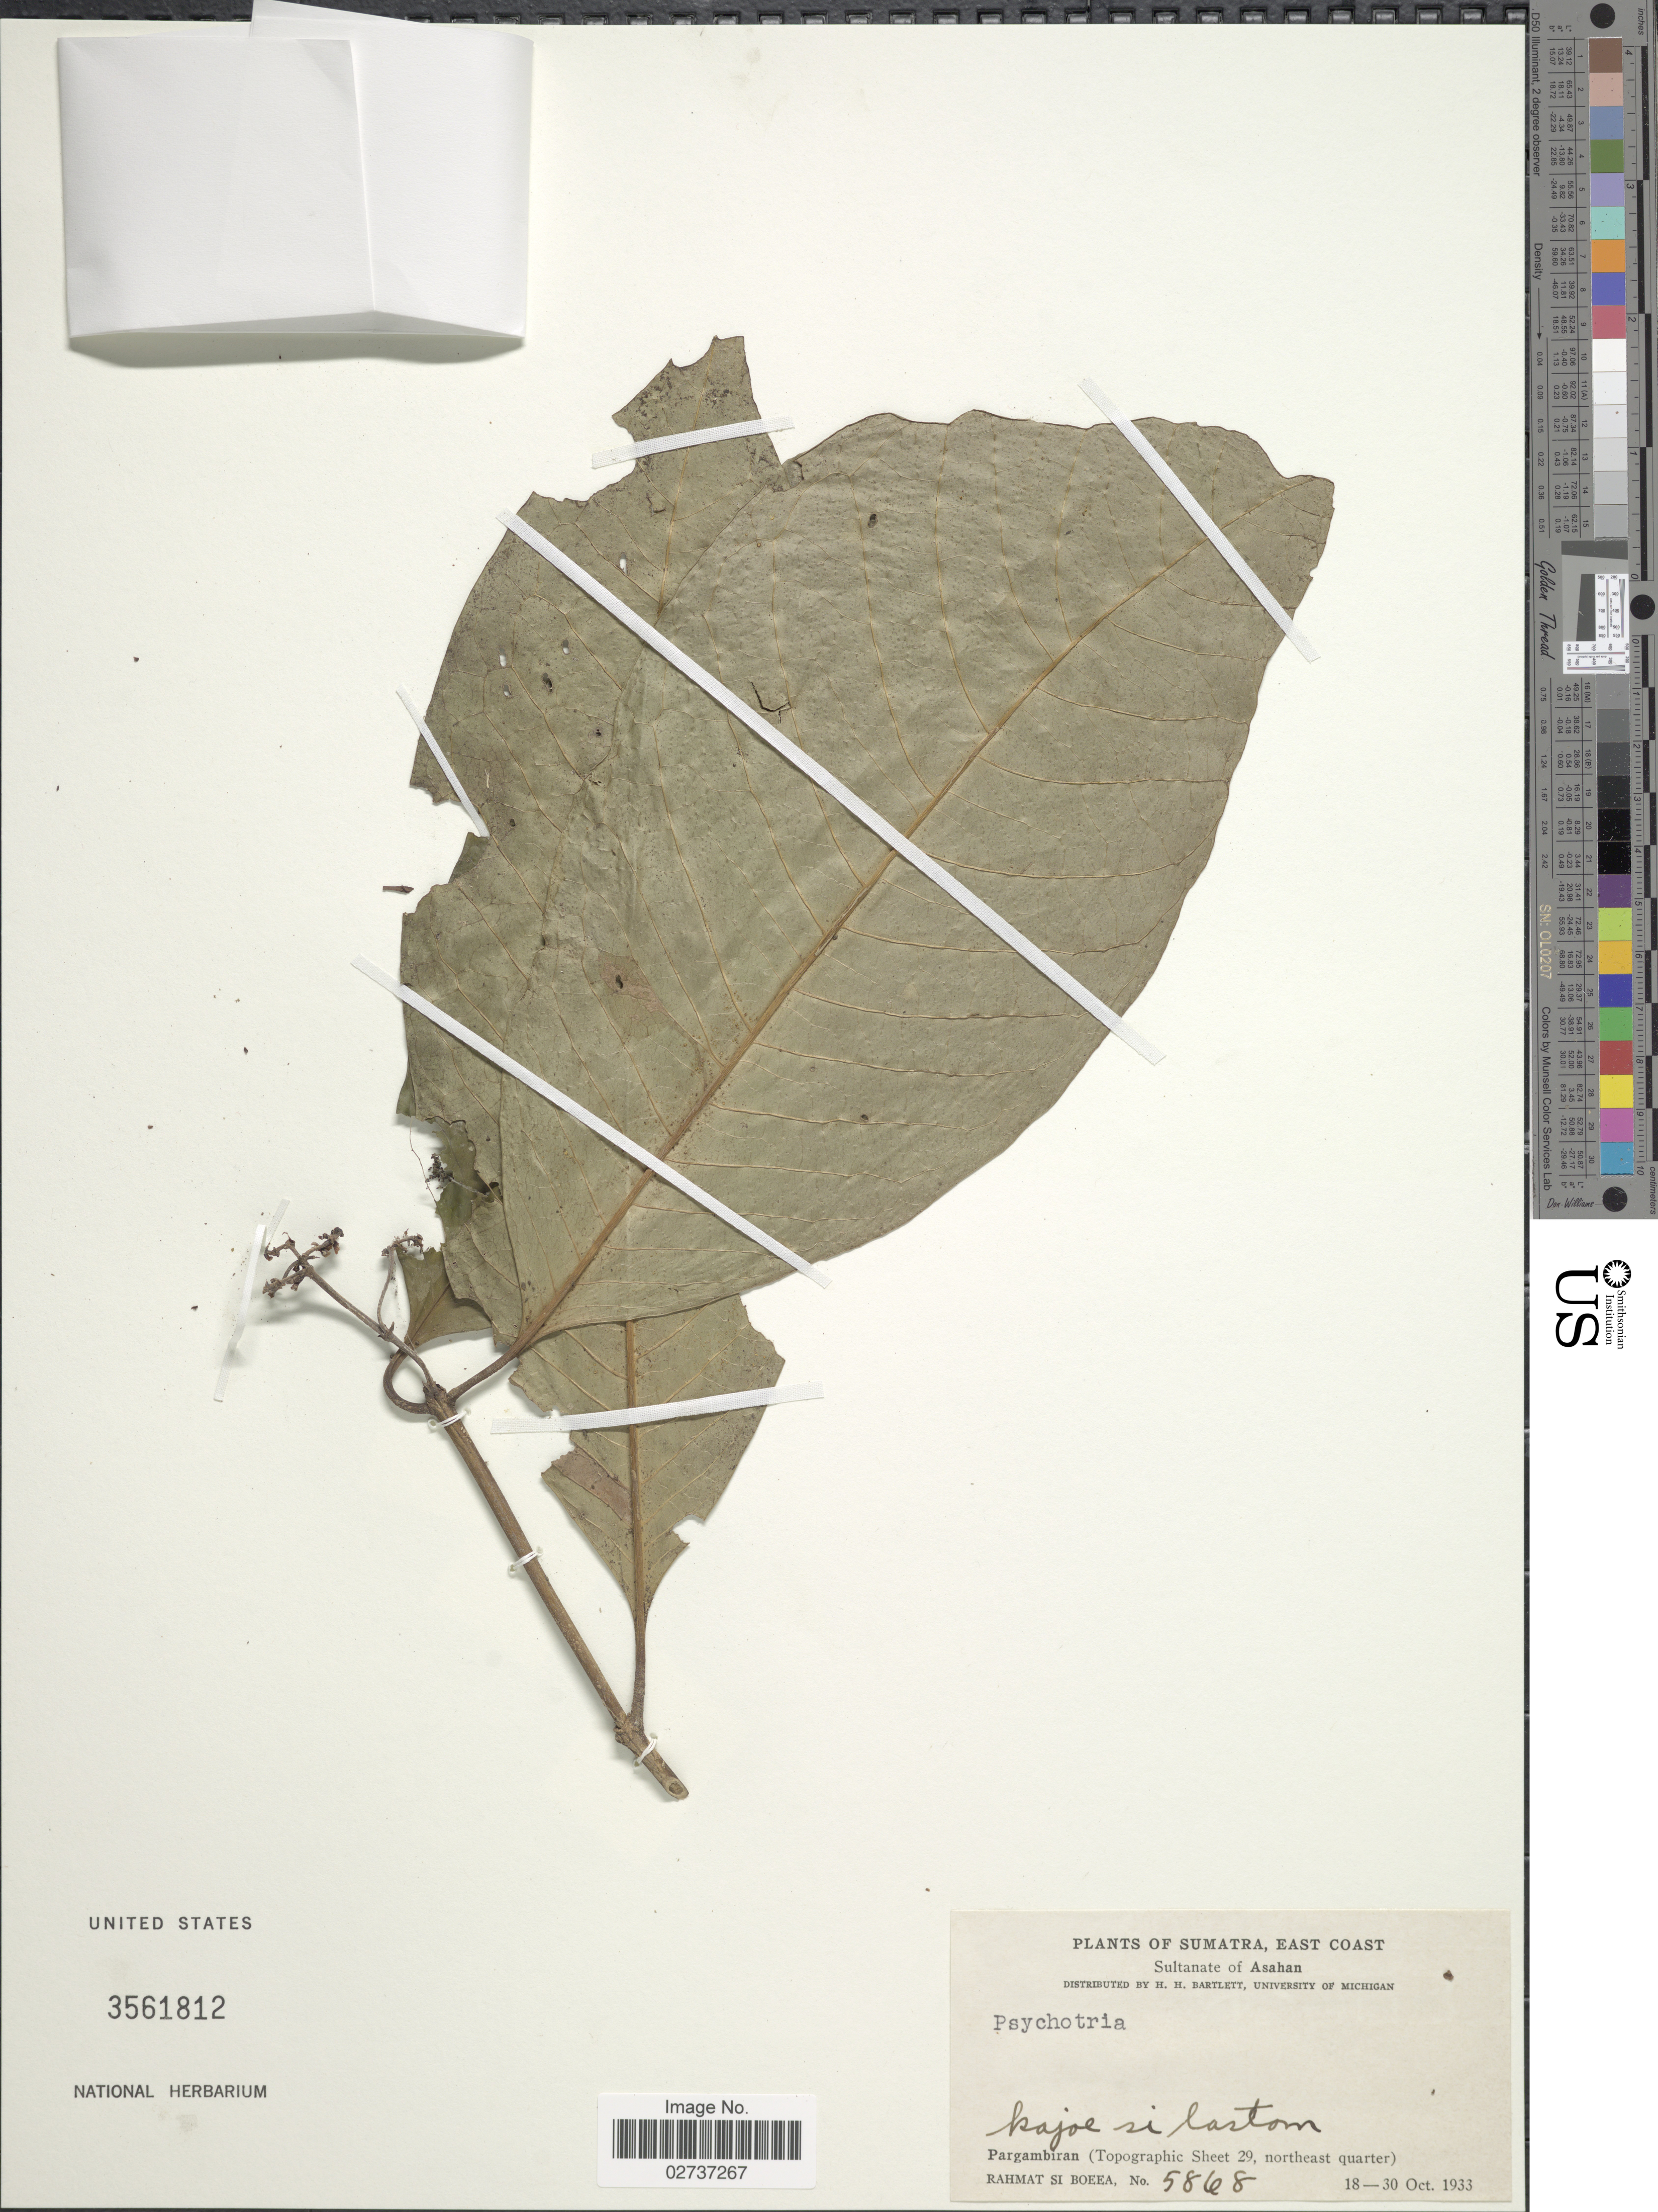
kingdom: Plantae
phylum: Tracheophyta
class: Magnoliopsida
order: Gentianales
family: Rubiaceae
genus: Psychotria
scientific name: Psychotria sp.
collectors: Rahmat Si Boeea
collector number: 5868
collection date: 1933-10-18/1933-10-30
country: Indonesia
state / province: Sumatra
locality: East Coast, Sultanate of Asahan, Pargambiran (Topographic Sheet 29, northeast quarter)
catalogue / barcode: US 3561812